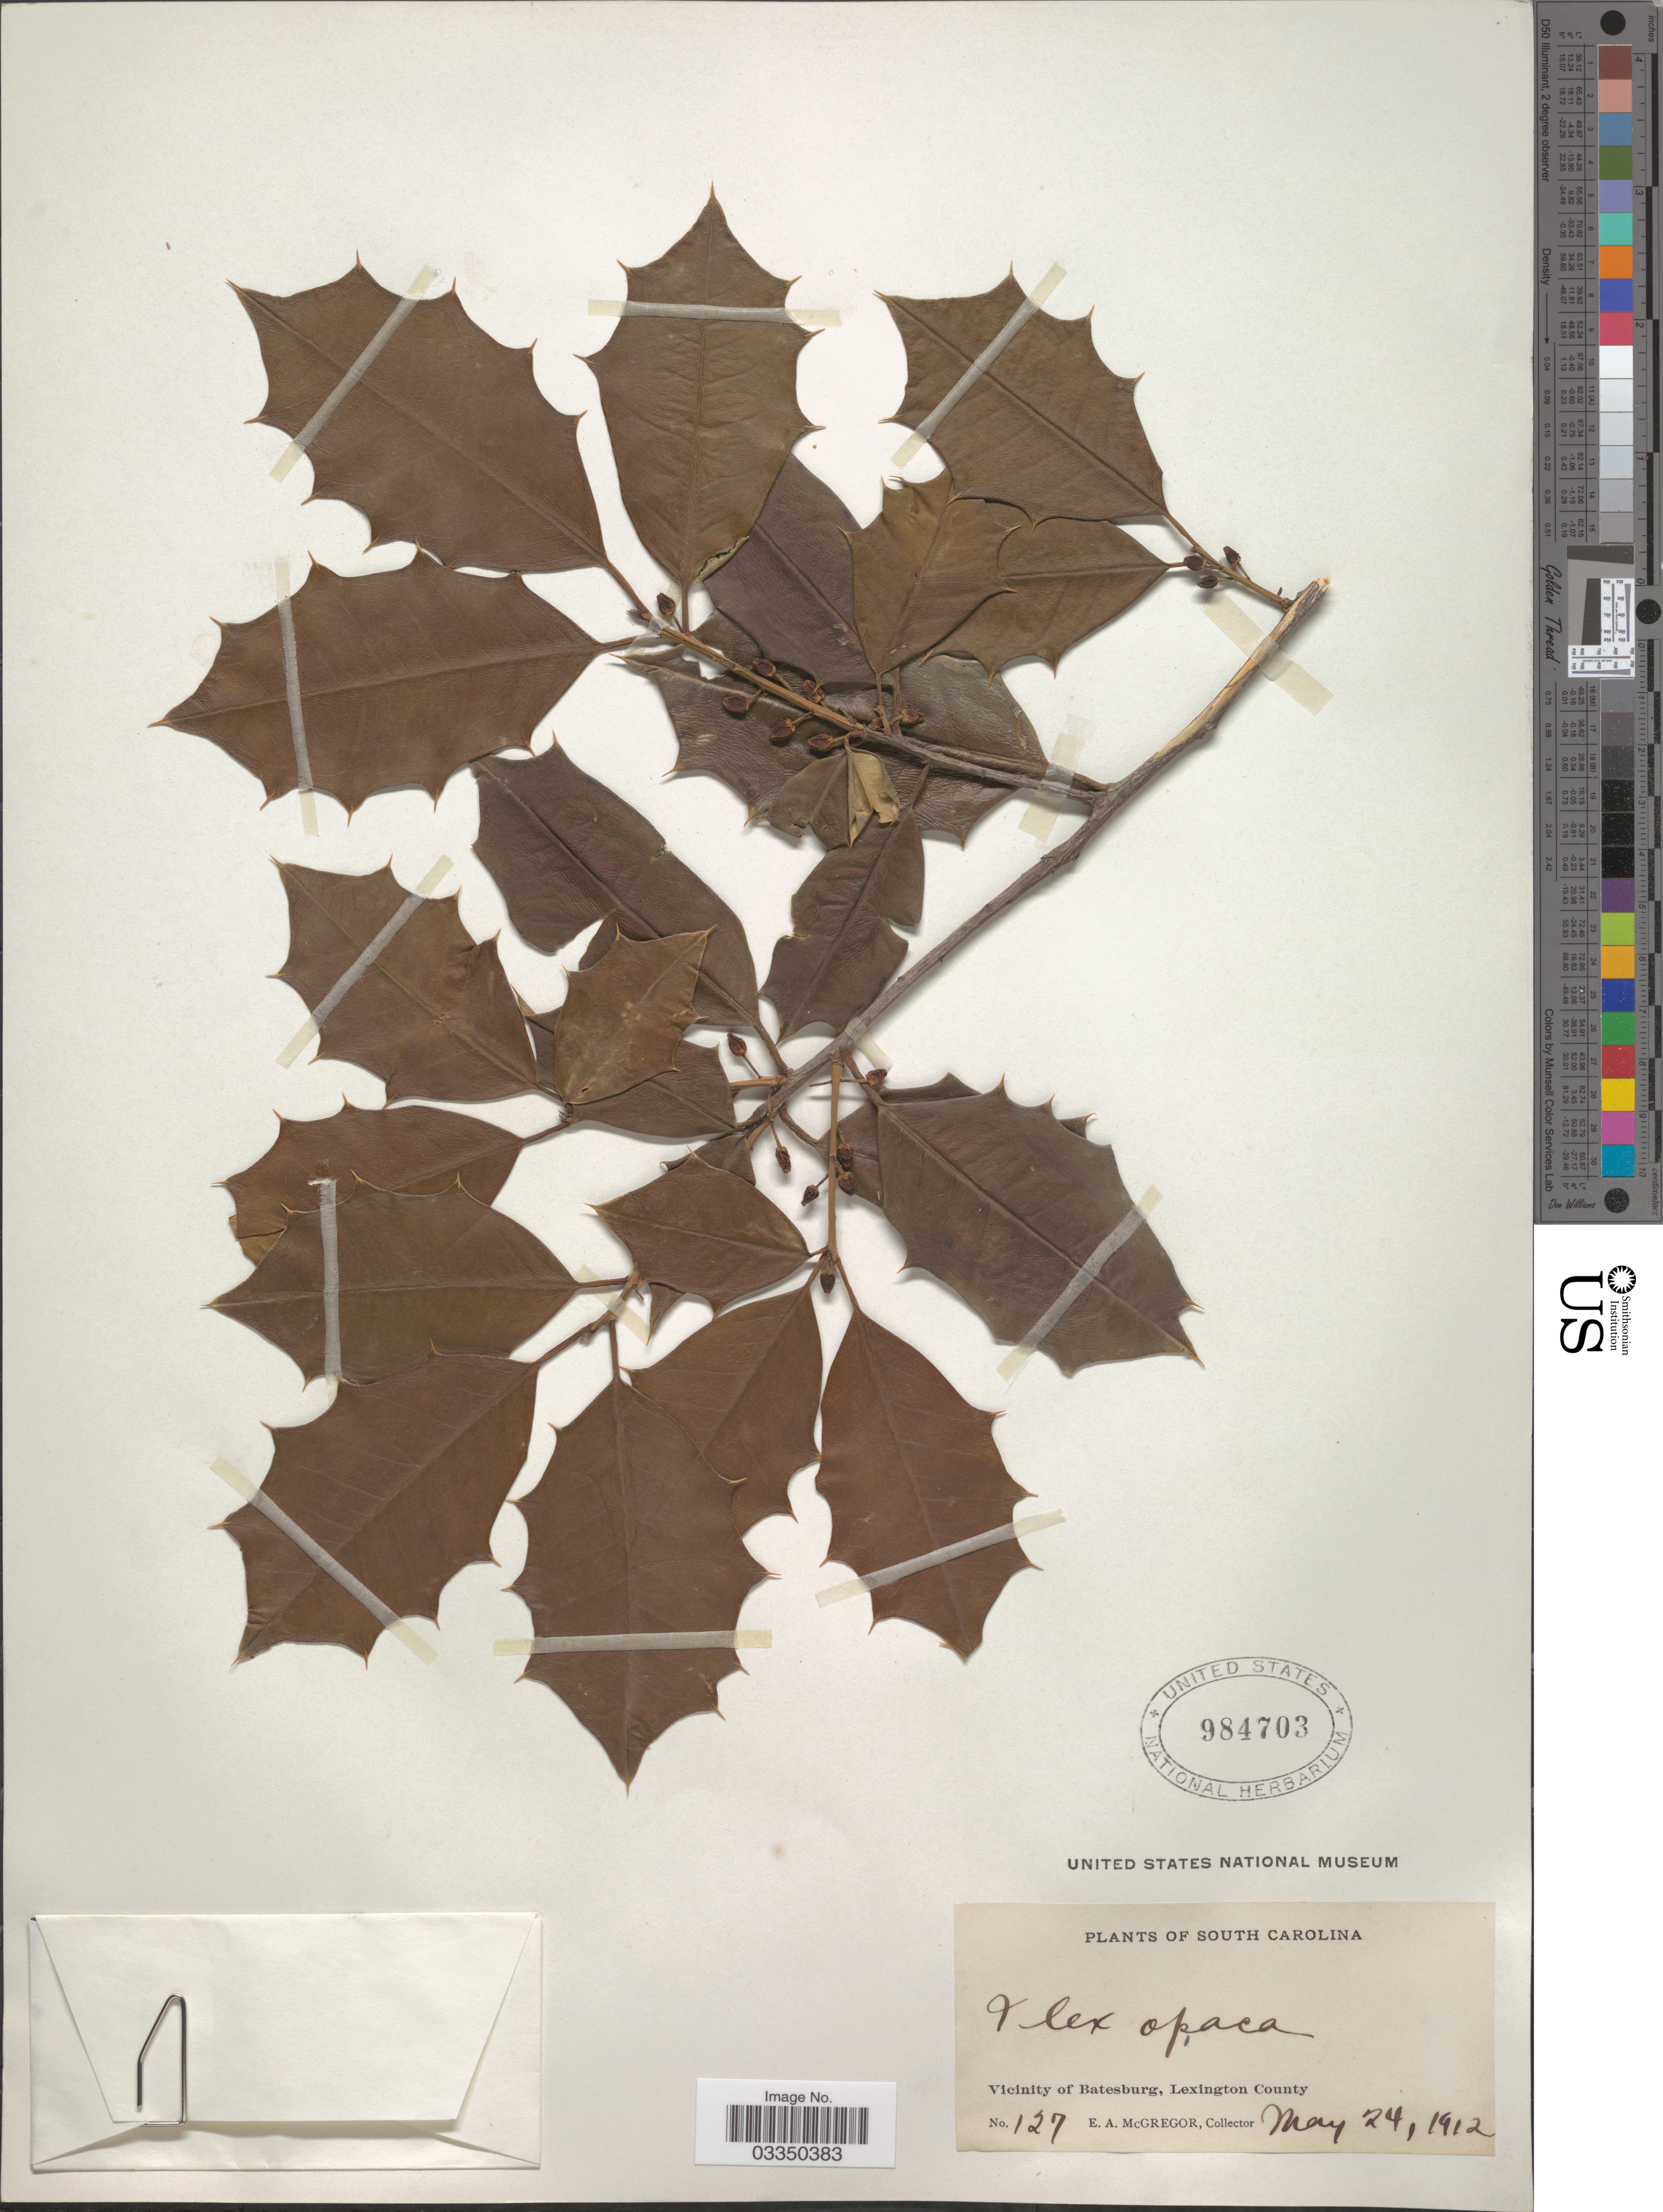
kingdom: Plantae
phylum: Tracheophyta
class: Magnoliopsida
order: Aquifoliales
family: Aquifoliaceae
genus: Ilex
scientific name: Ilex opaca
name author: Aiton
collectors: E. A. McGregor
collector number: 127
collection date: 1912-05-24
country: United States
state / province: South Carolina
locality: Vicinity of Batesburg, Lexington County.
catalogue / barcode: US 984703